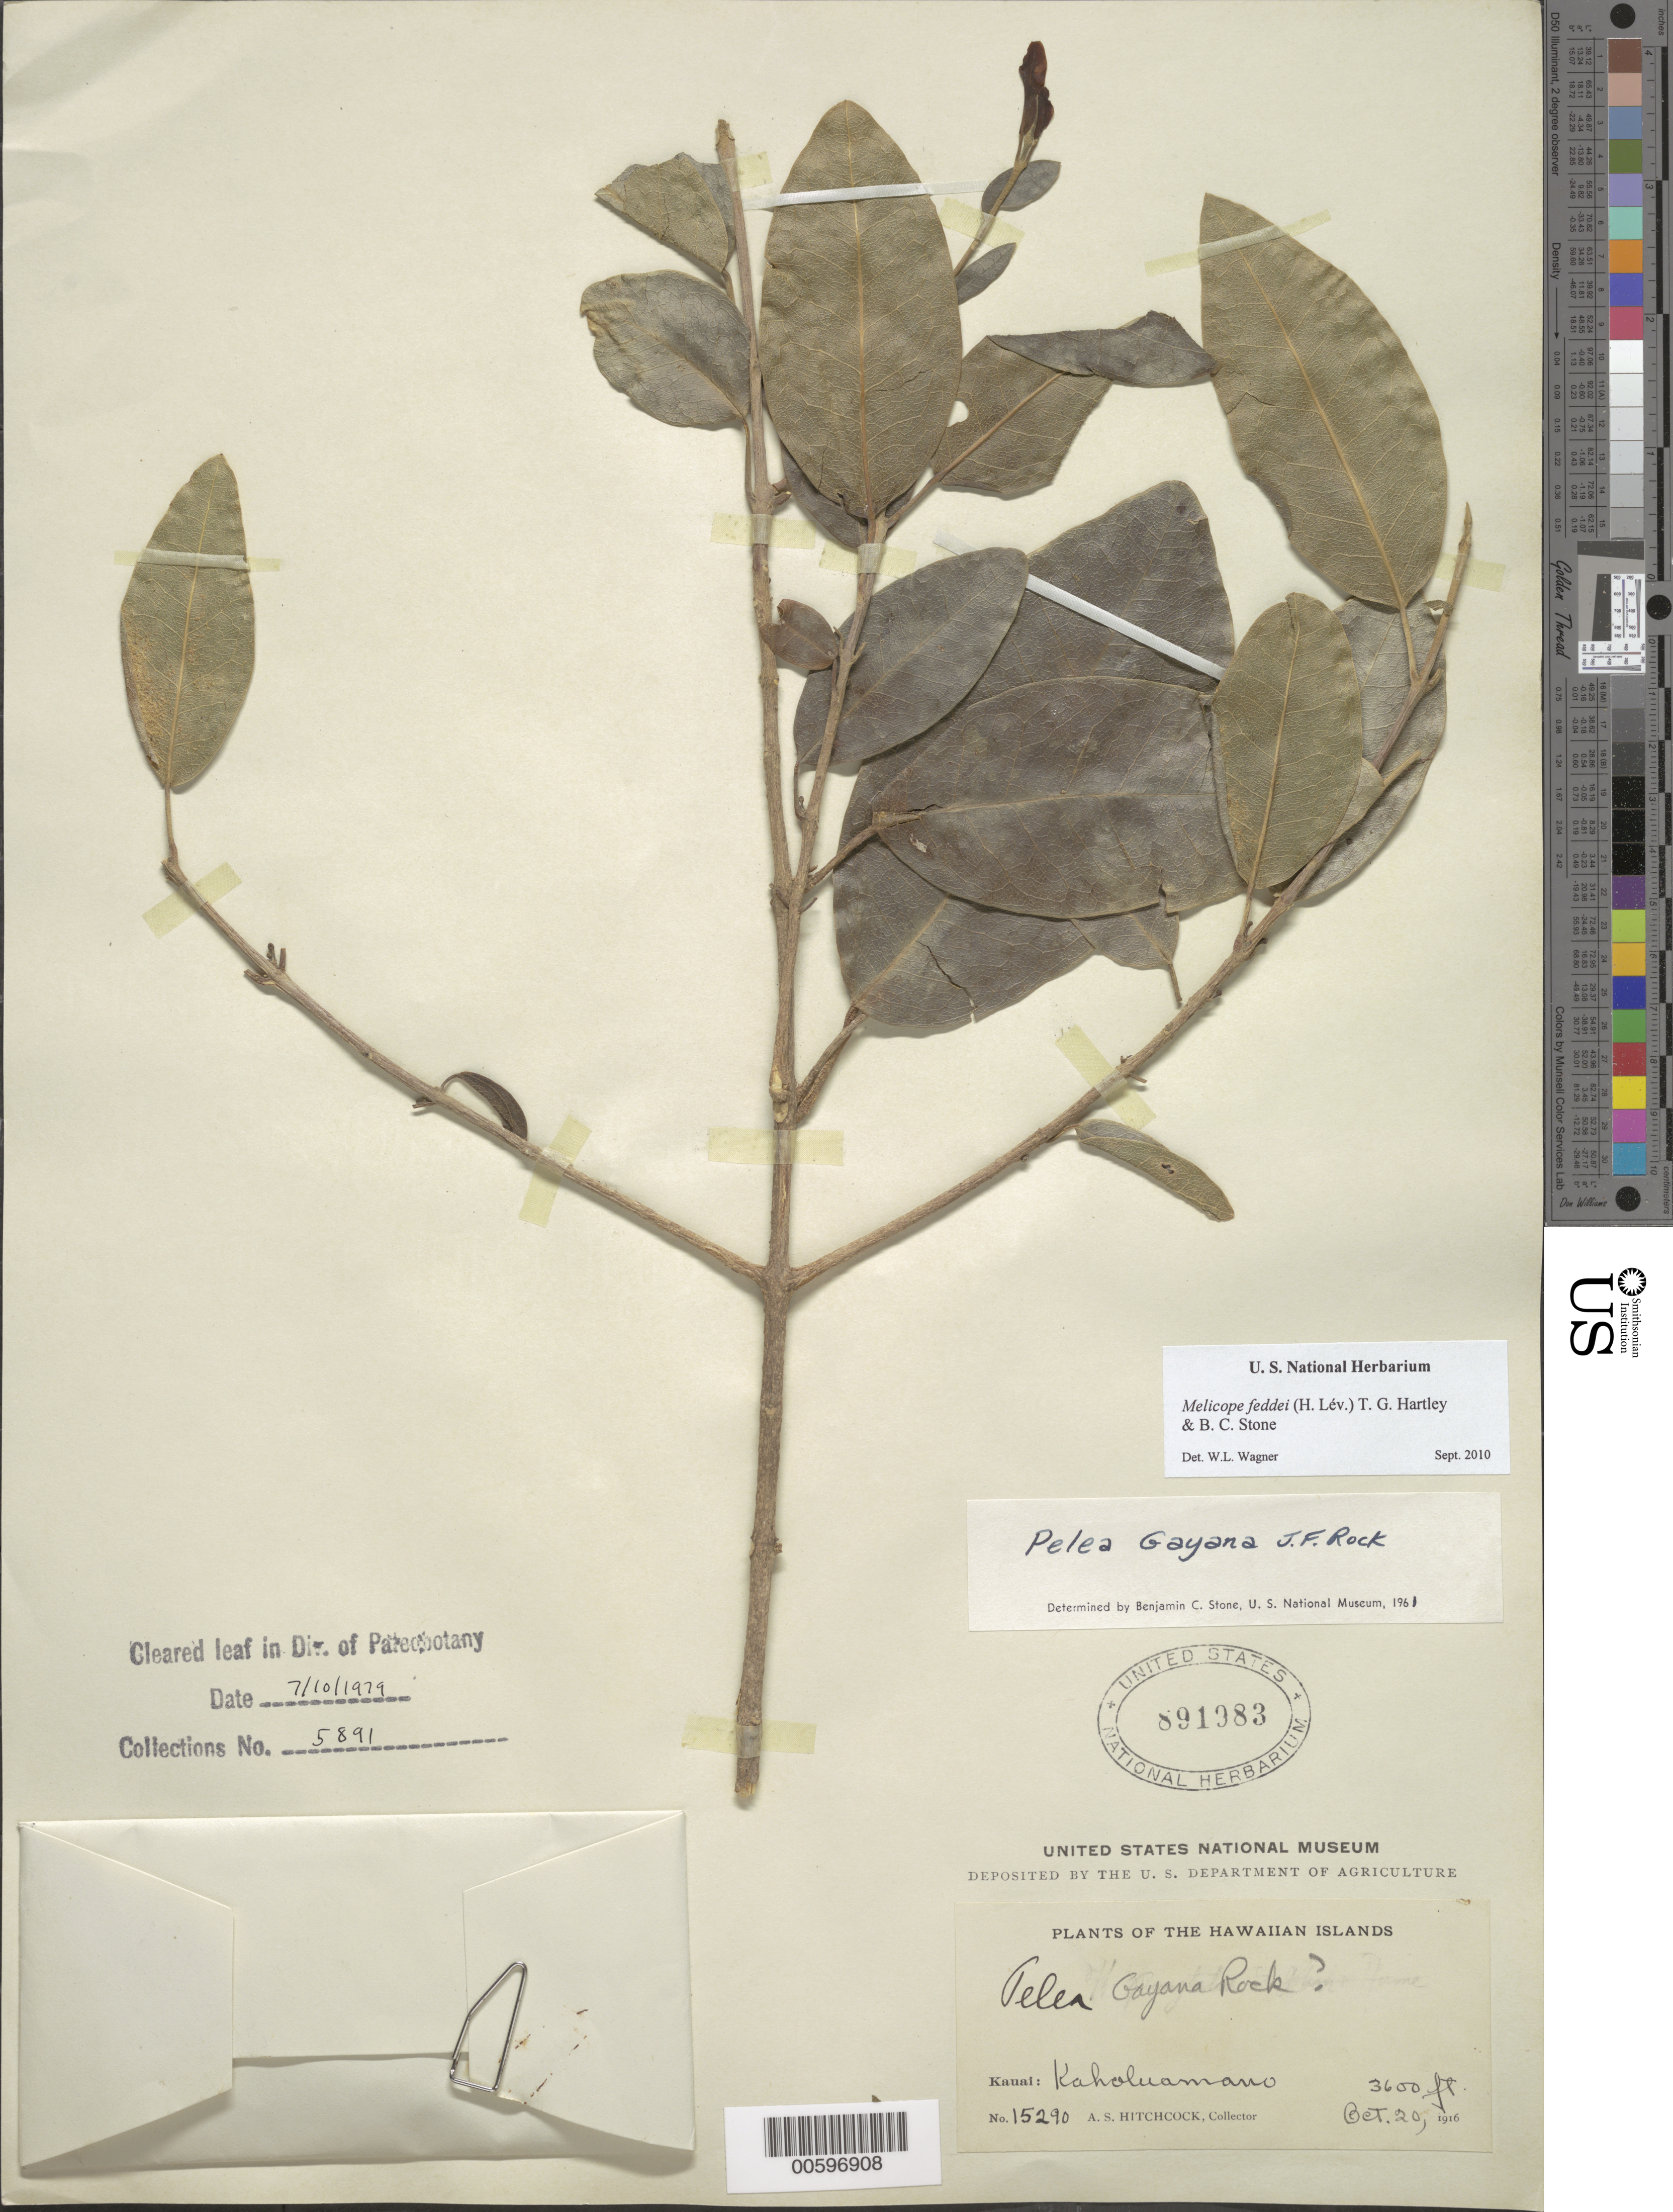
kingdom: Plantae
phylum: Tracheophyta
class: Magnoliopsida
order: Sapindales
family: Rutaceae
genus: Melicope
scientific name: Melicope feddei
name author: (H. Lév.) T.G. Hartley & B.C. Stone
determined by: Wagner, W. L., (BOT), Smithsonian Institution - National Museum of Natural History (UNITED STATES)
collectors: A. S. Hitchcock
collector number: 15290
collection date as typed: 20 Oct 1916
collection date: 1916-10-20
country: United States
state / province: Hawaii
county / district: Kauai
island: Kaua'i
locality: Kaholuamano.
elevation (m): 1097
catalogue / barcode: US 891983